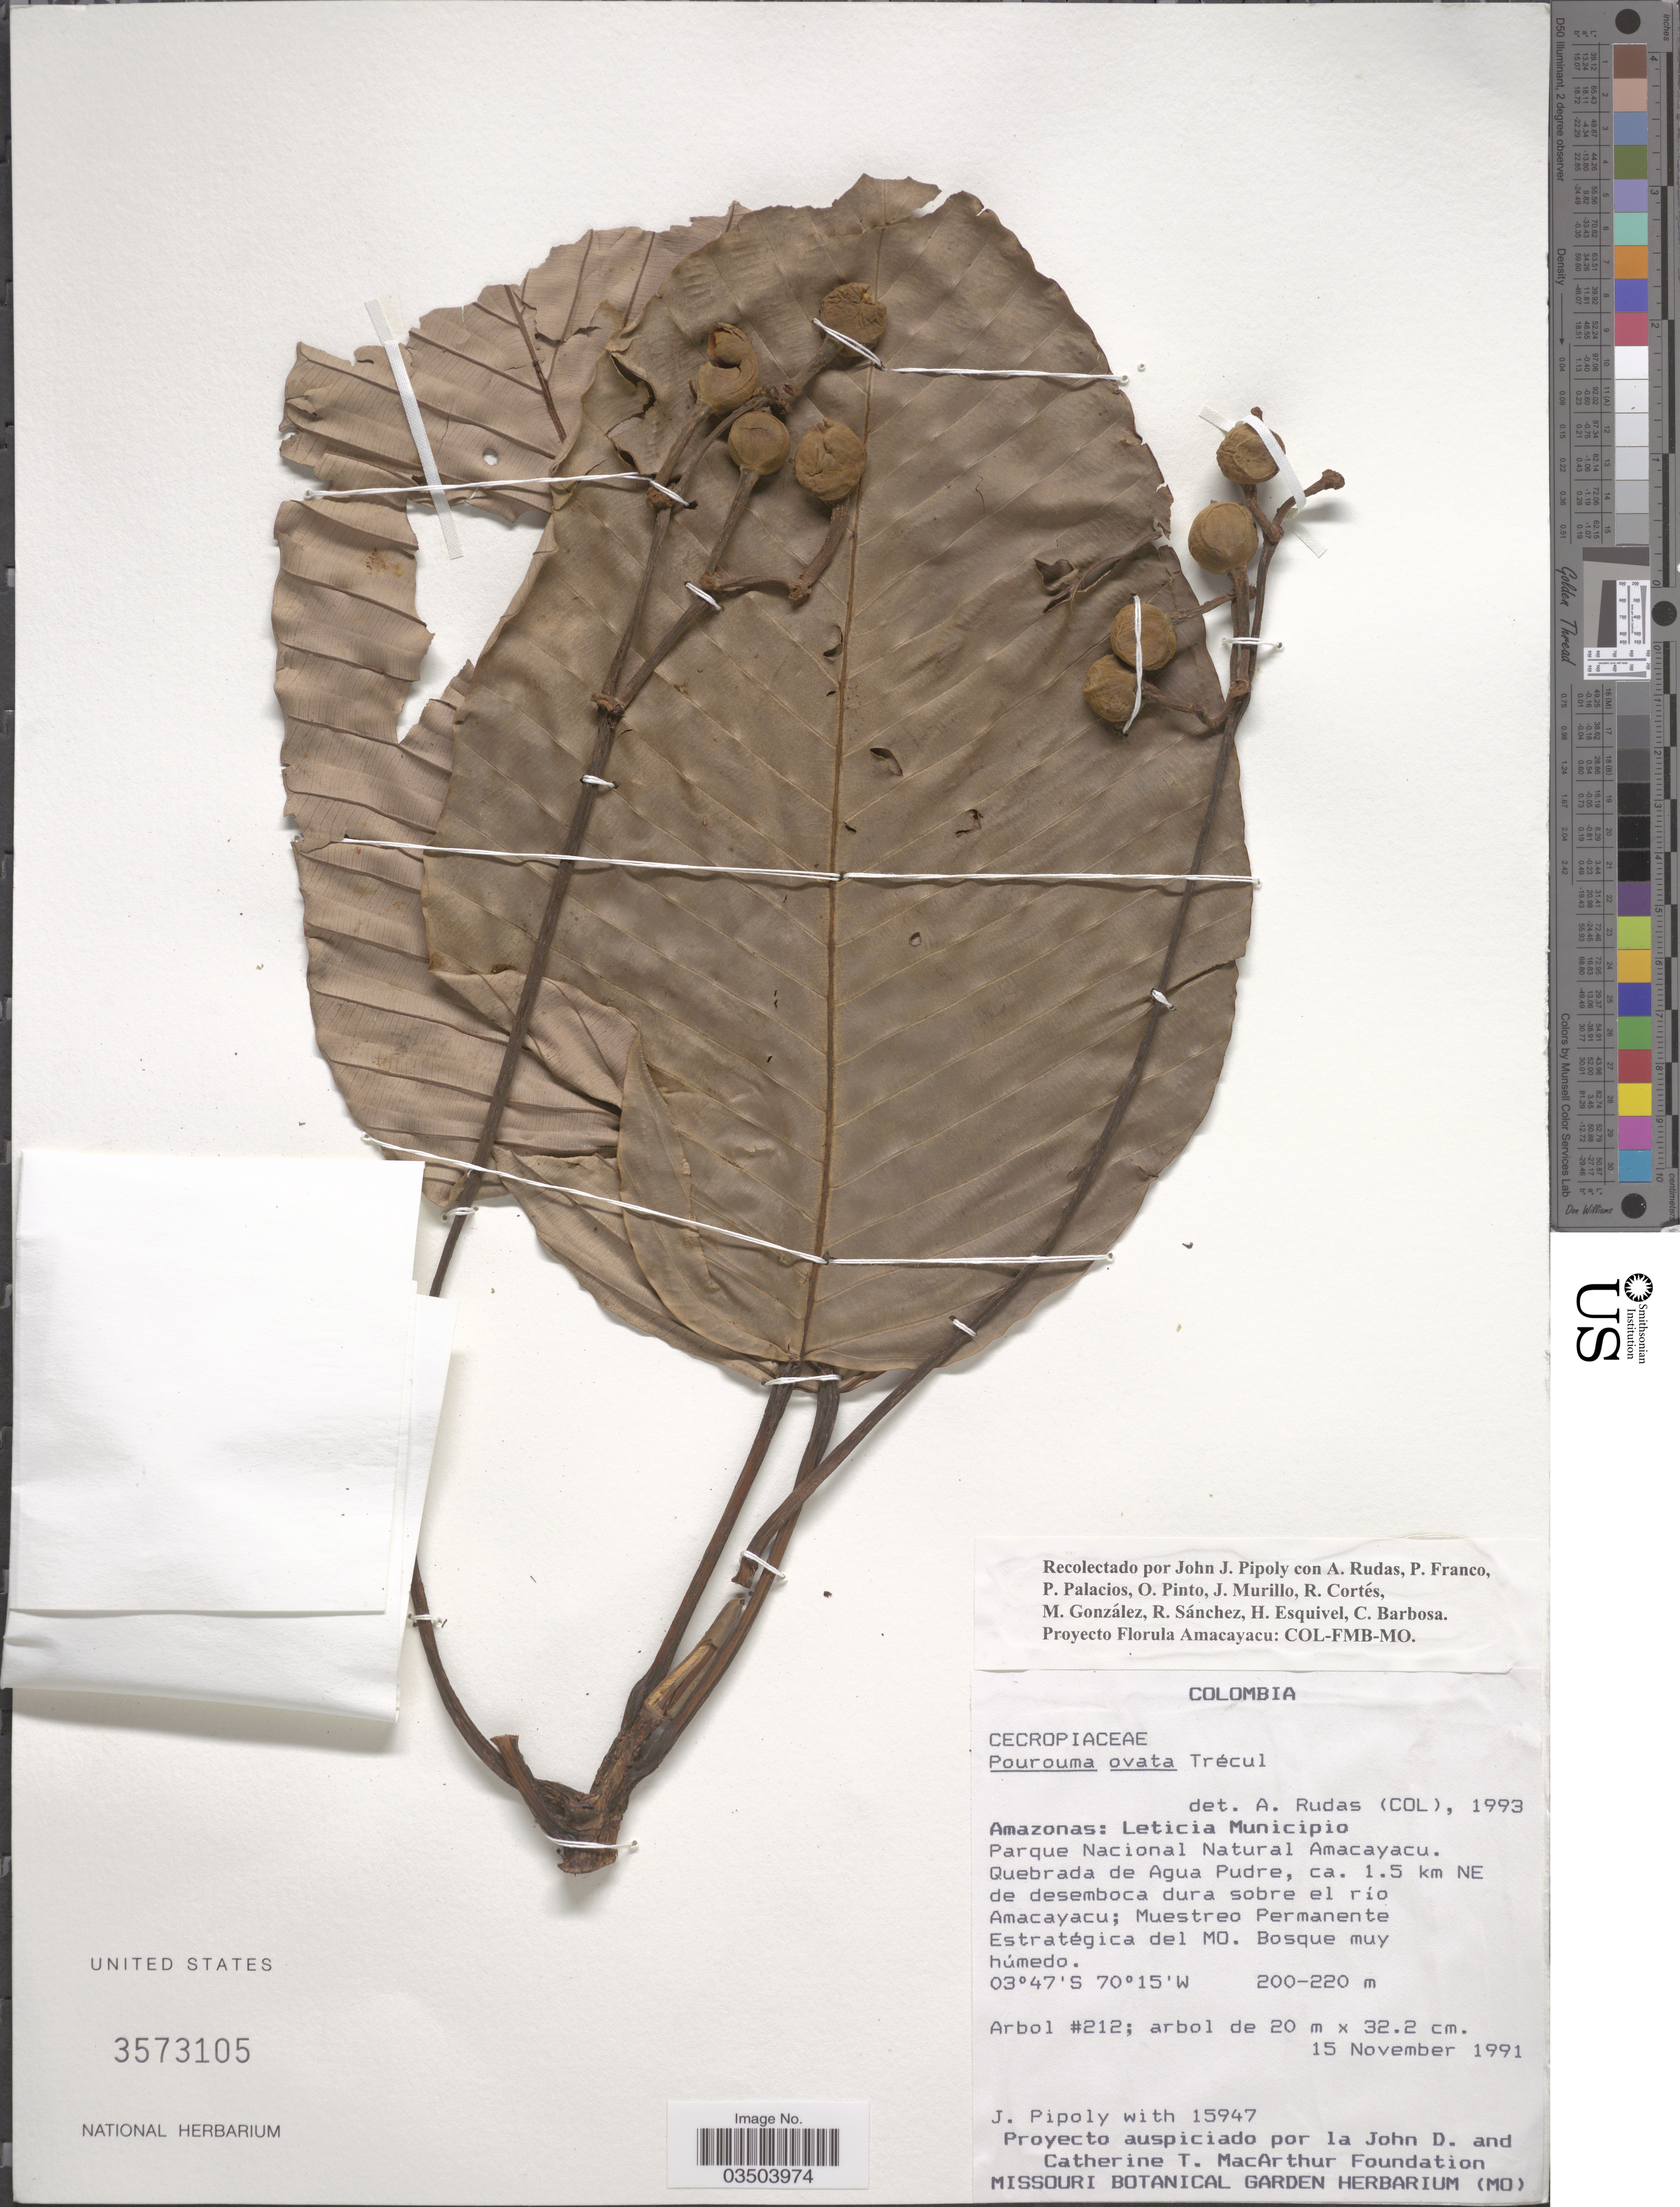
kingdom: Plantae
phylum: Tracheophyta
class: Magnoliopsida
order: Rosales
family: Urticaceae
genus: Pourouma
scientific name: Pourouma ovata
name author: Trécul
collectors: J. J. Pipoly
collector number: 15947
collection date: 1991-11-15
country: Colombia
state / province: Amazônas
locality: Leticia Municipio. Parque Nacional Natural Amacayacu. Quebrada de Agua Pudre, ca. 1.5 km NE de desemboca dura sobre el río Amacayacu; Muestreo Permanente Estratégica del MO.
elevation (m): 200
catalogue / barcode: US 3573105